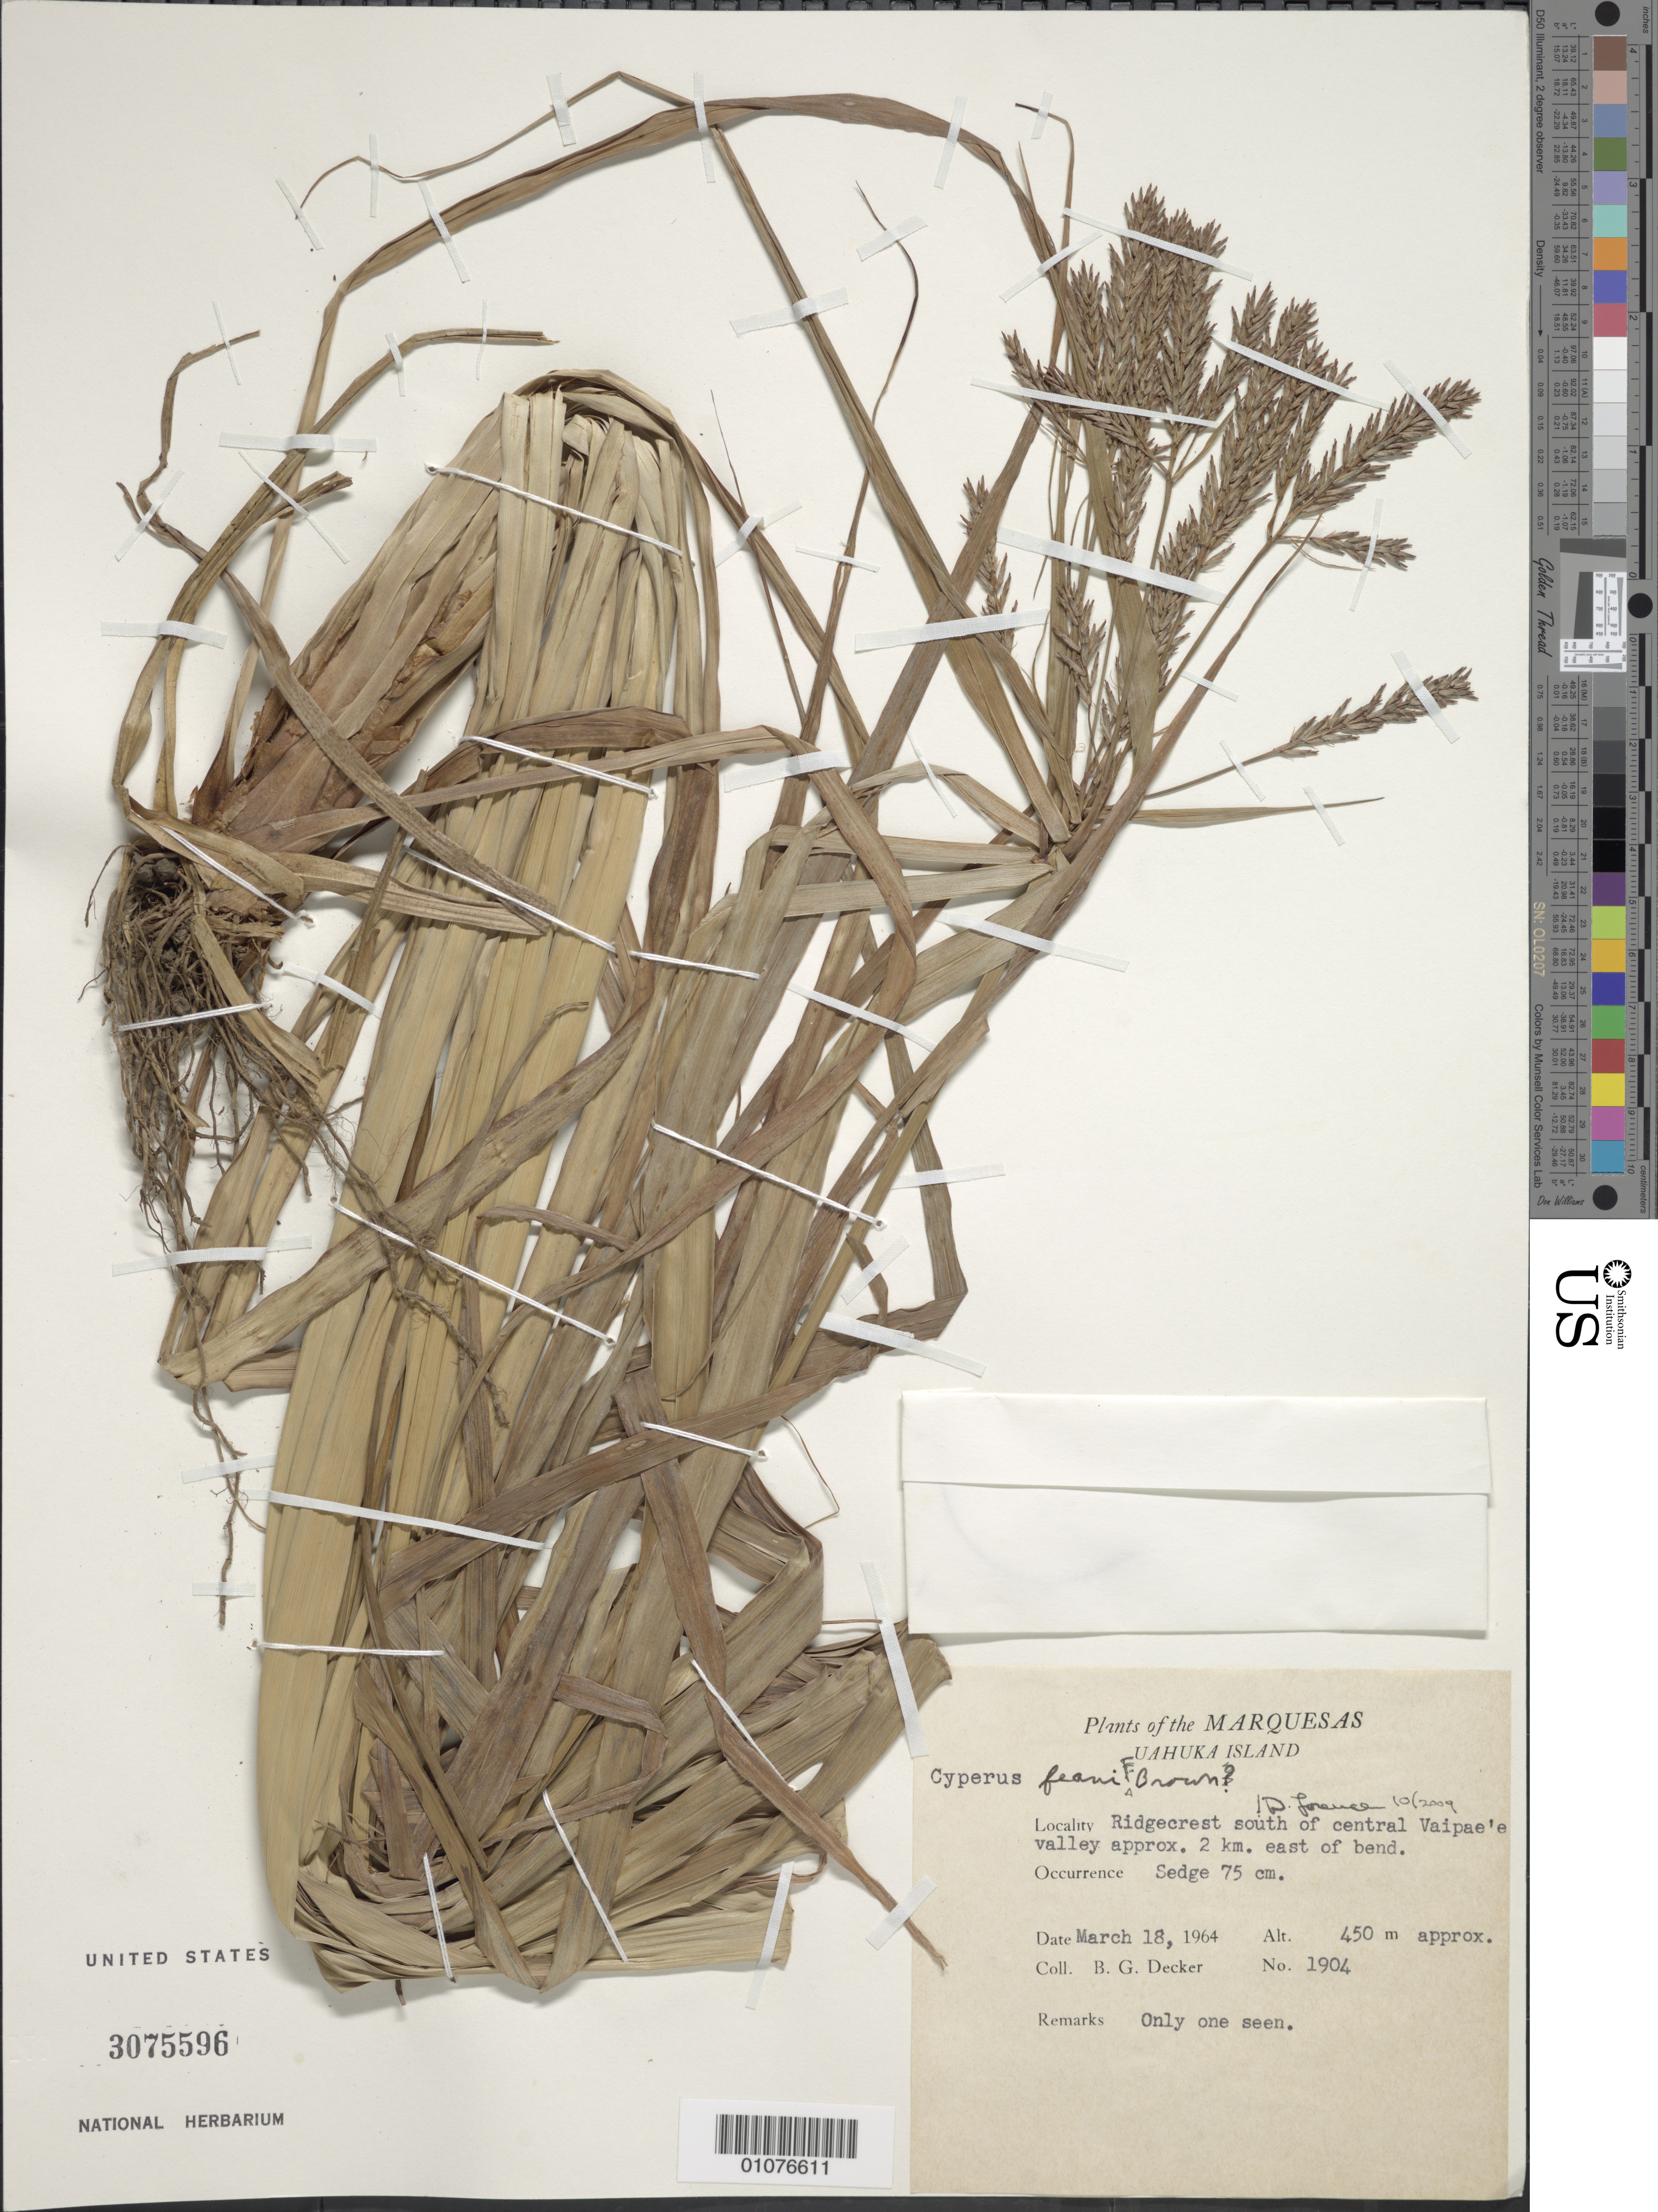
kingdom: Plantae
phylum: Tracheophyta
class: Liliopsida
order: Poales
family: Cyperaceae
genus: Cyperus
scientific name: Cyperus feani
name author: F. Br.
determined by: Lorence, David H., (PTBG), National Tropical Botanical Garden (UNITED STATES)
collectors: B. G. Decker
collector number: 1904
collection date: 1964-03-18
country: French Polynesia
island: Ua Huka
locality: ridgecrest S of central Vaipae'e Valley, 2 km E of bend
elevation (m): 450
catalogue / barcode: US 3075596